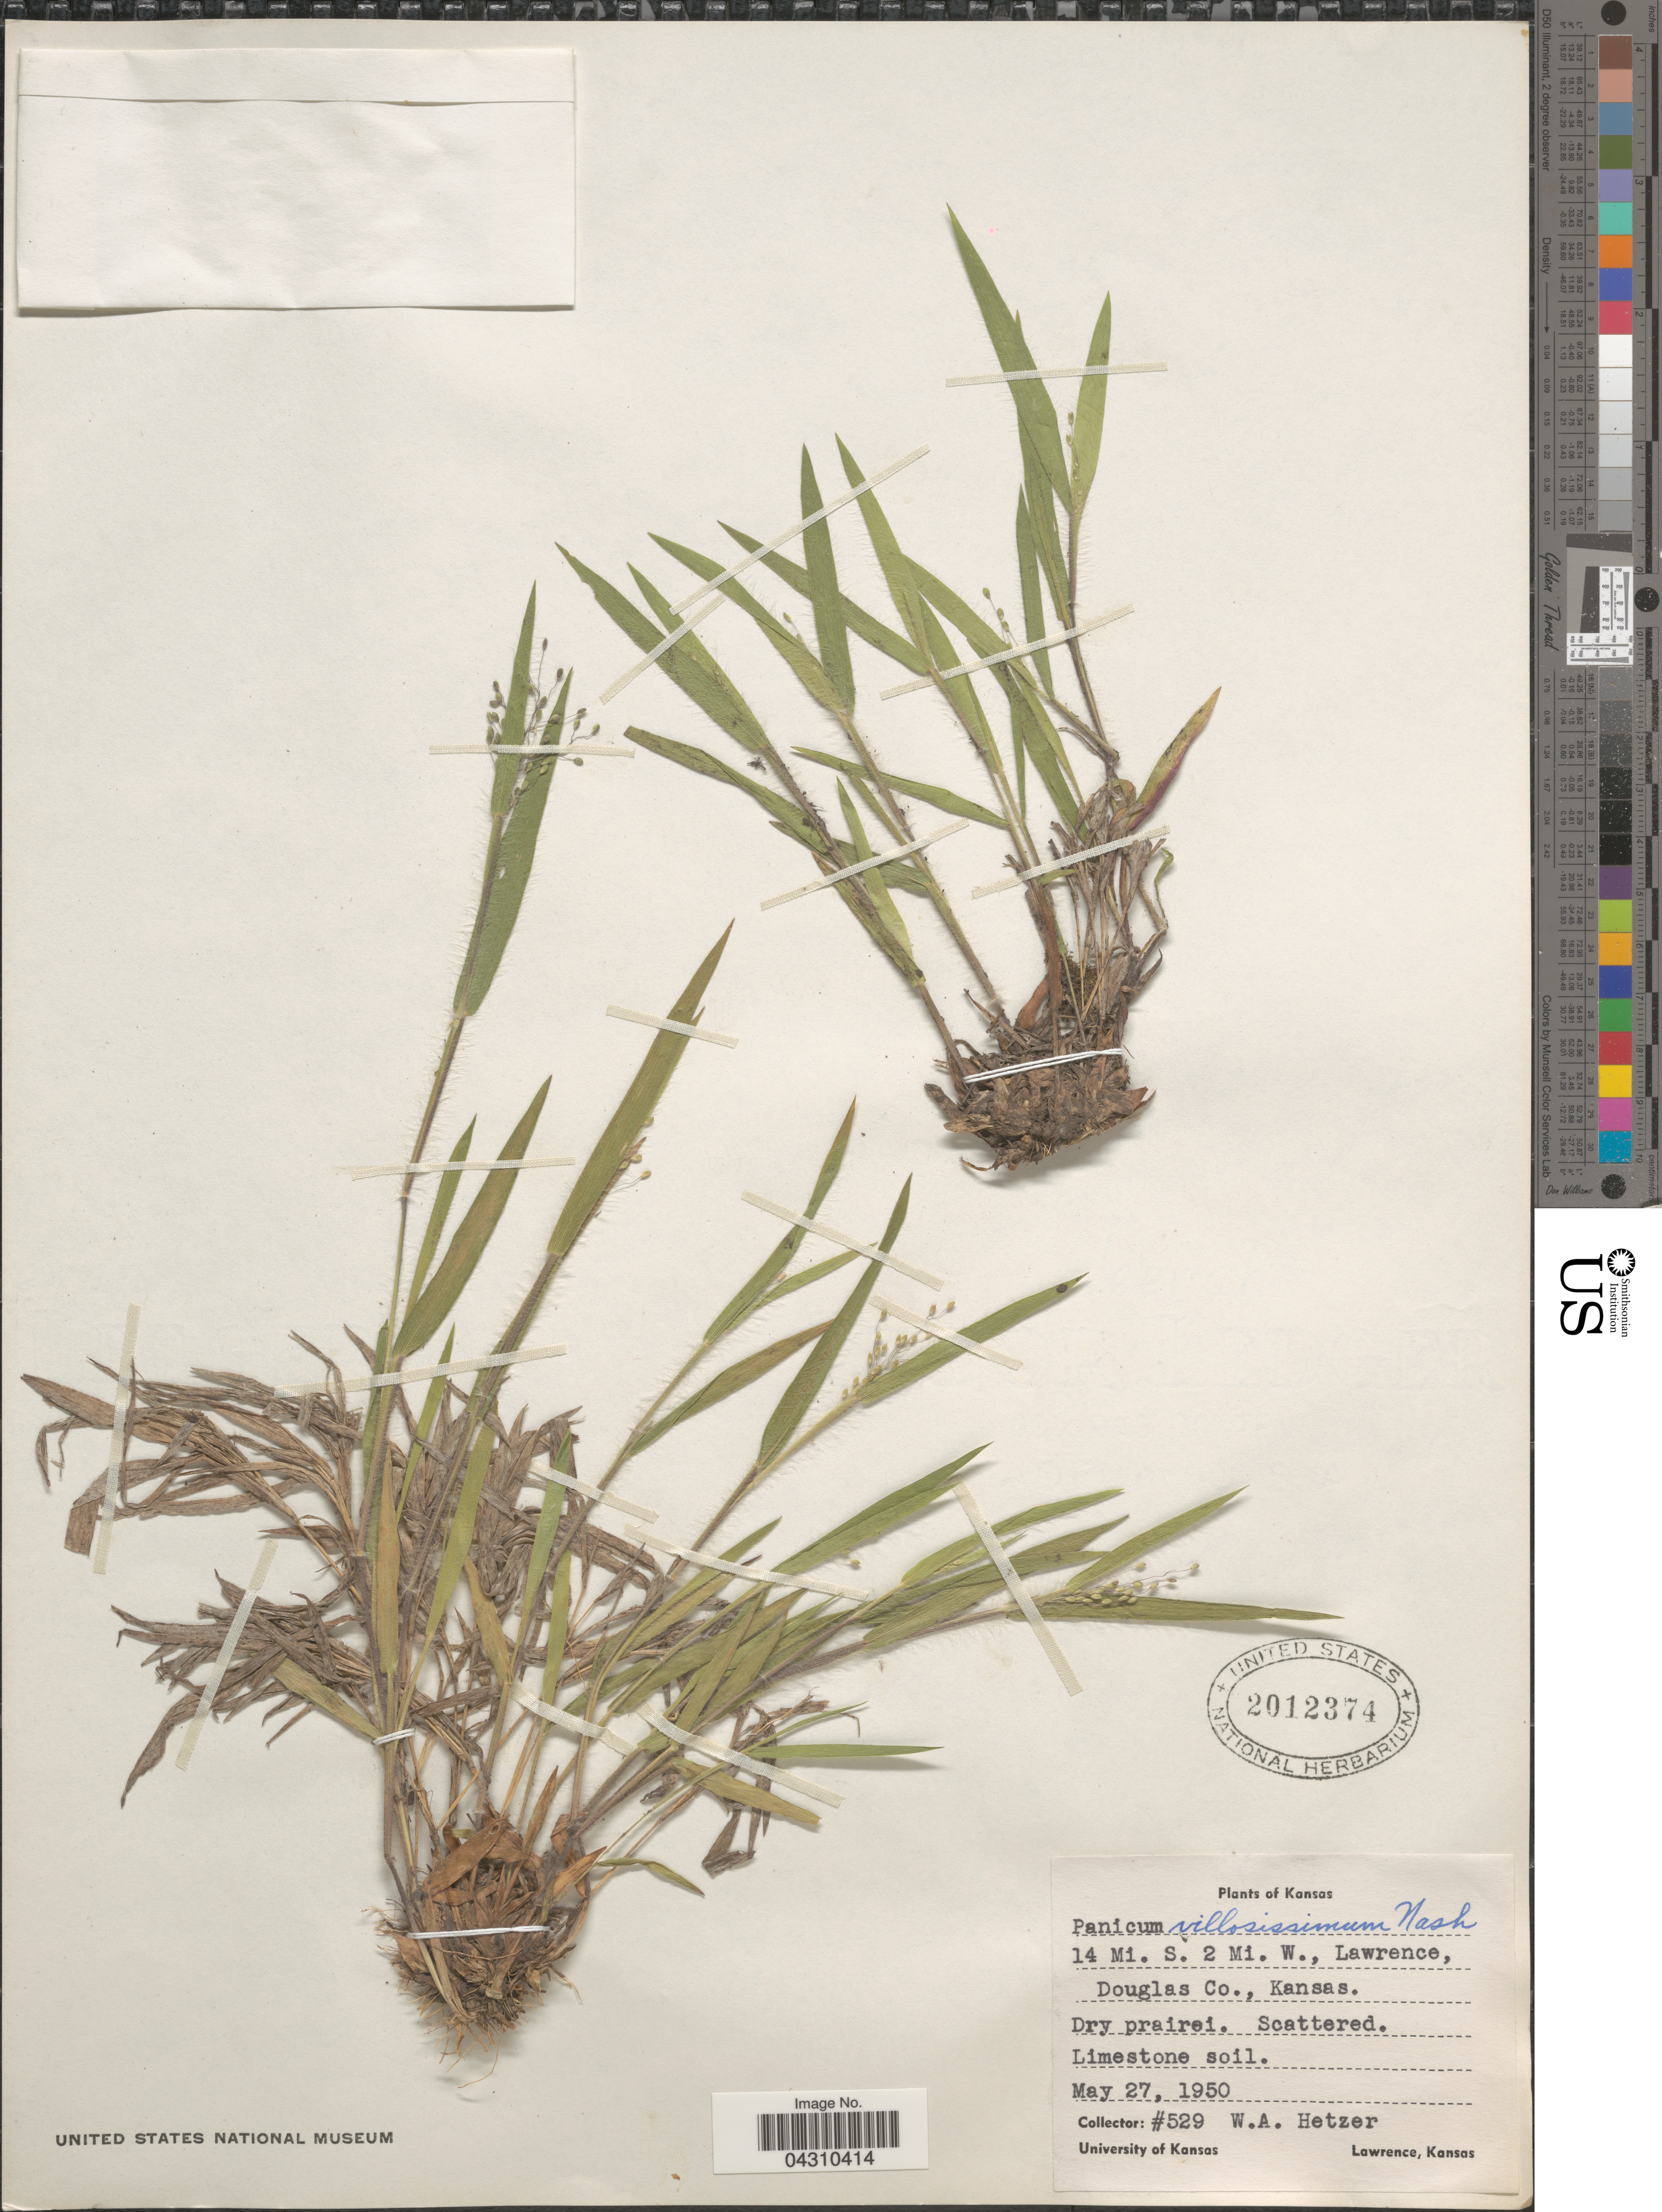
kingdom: Plantae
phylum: Tracheophyta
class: Liliopsida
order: Poales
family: Poaceae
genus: Dichanthelium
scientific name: Dichanthelium acuminatum var. acuminatum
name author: (Sw.) Gould & C.A. Clark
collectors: W. Hetzer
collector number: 529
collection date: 1950-05-27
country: United States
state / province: Kansas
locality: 14 Mi. S. 2 Mi. W., Lawrence, Douglas Co. Dry prairei.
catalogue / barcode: US 2012374